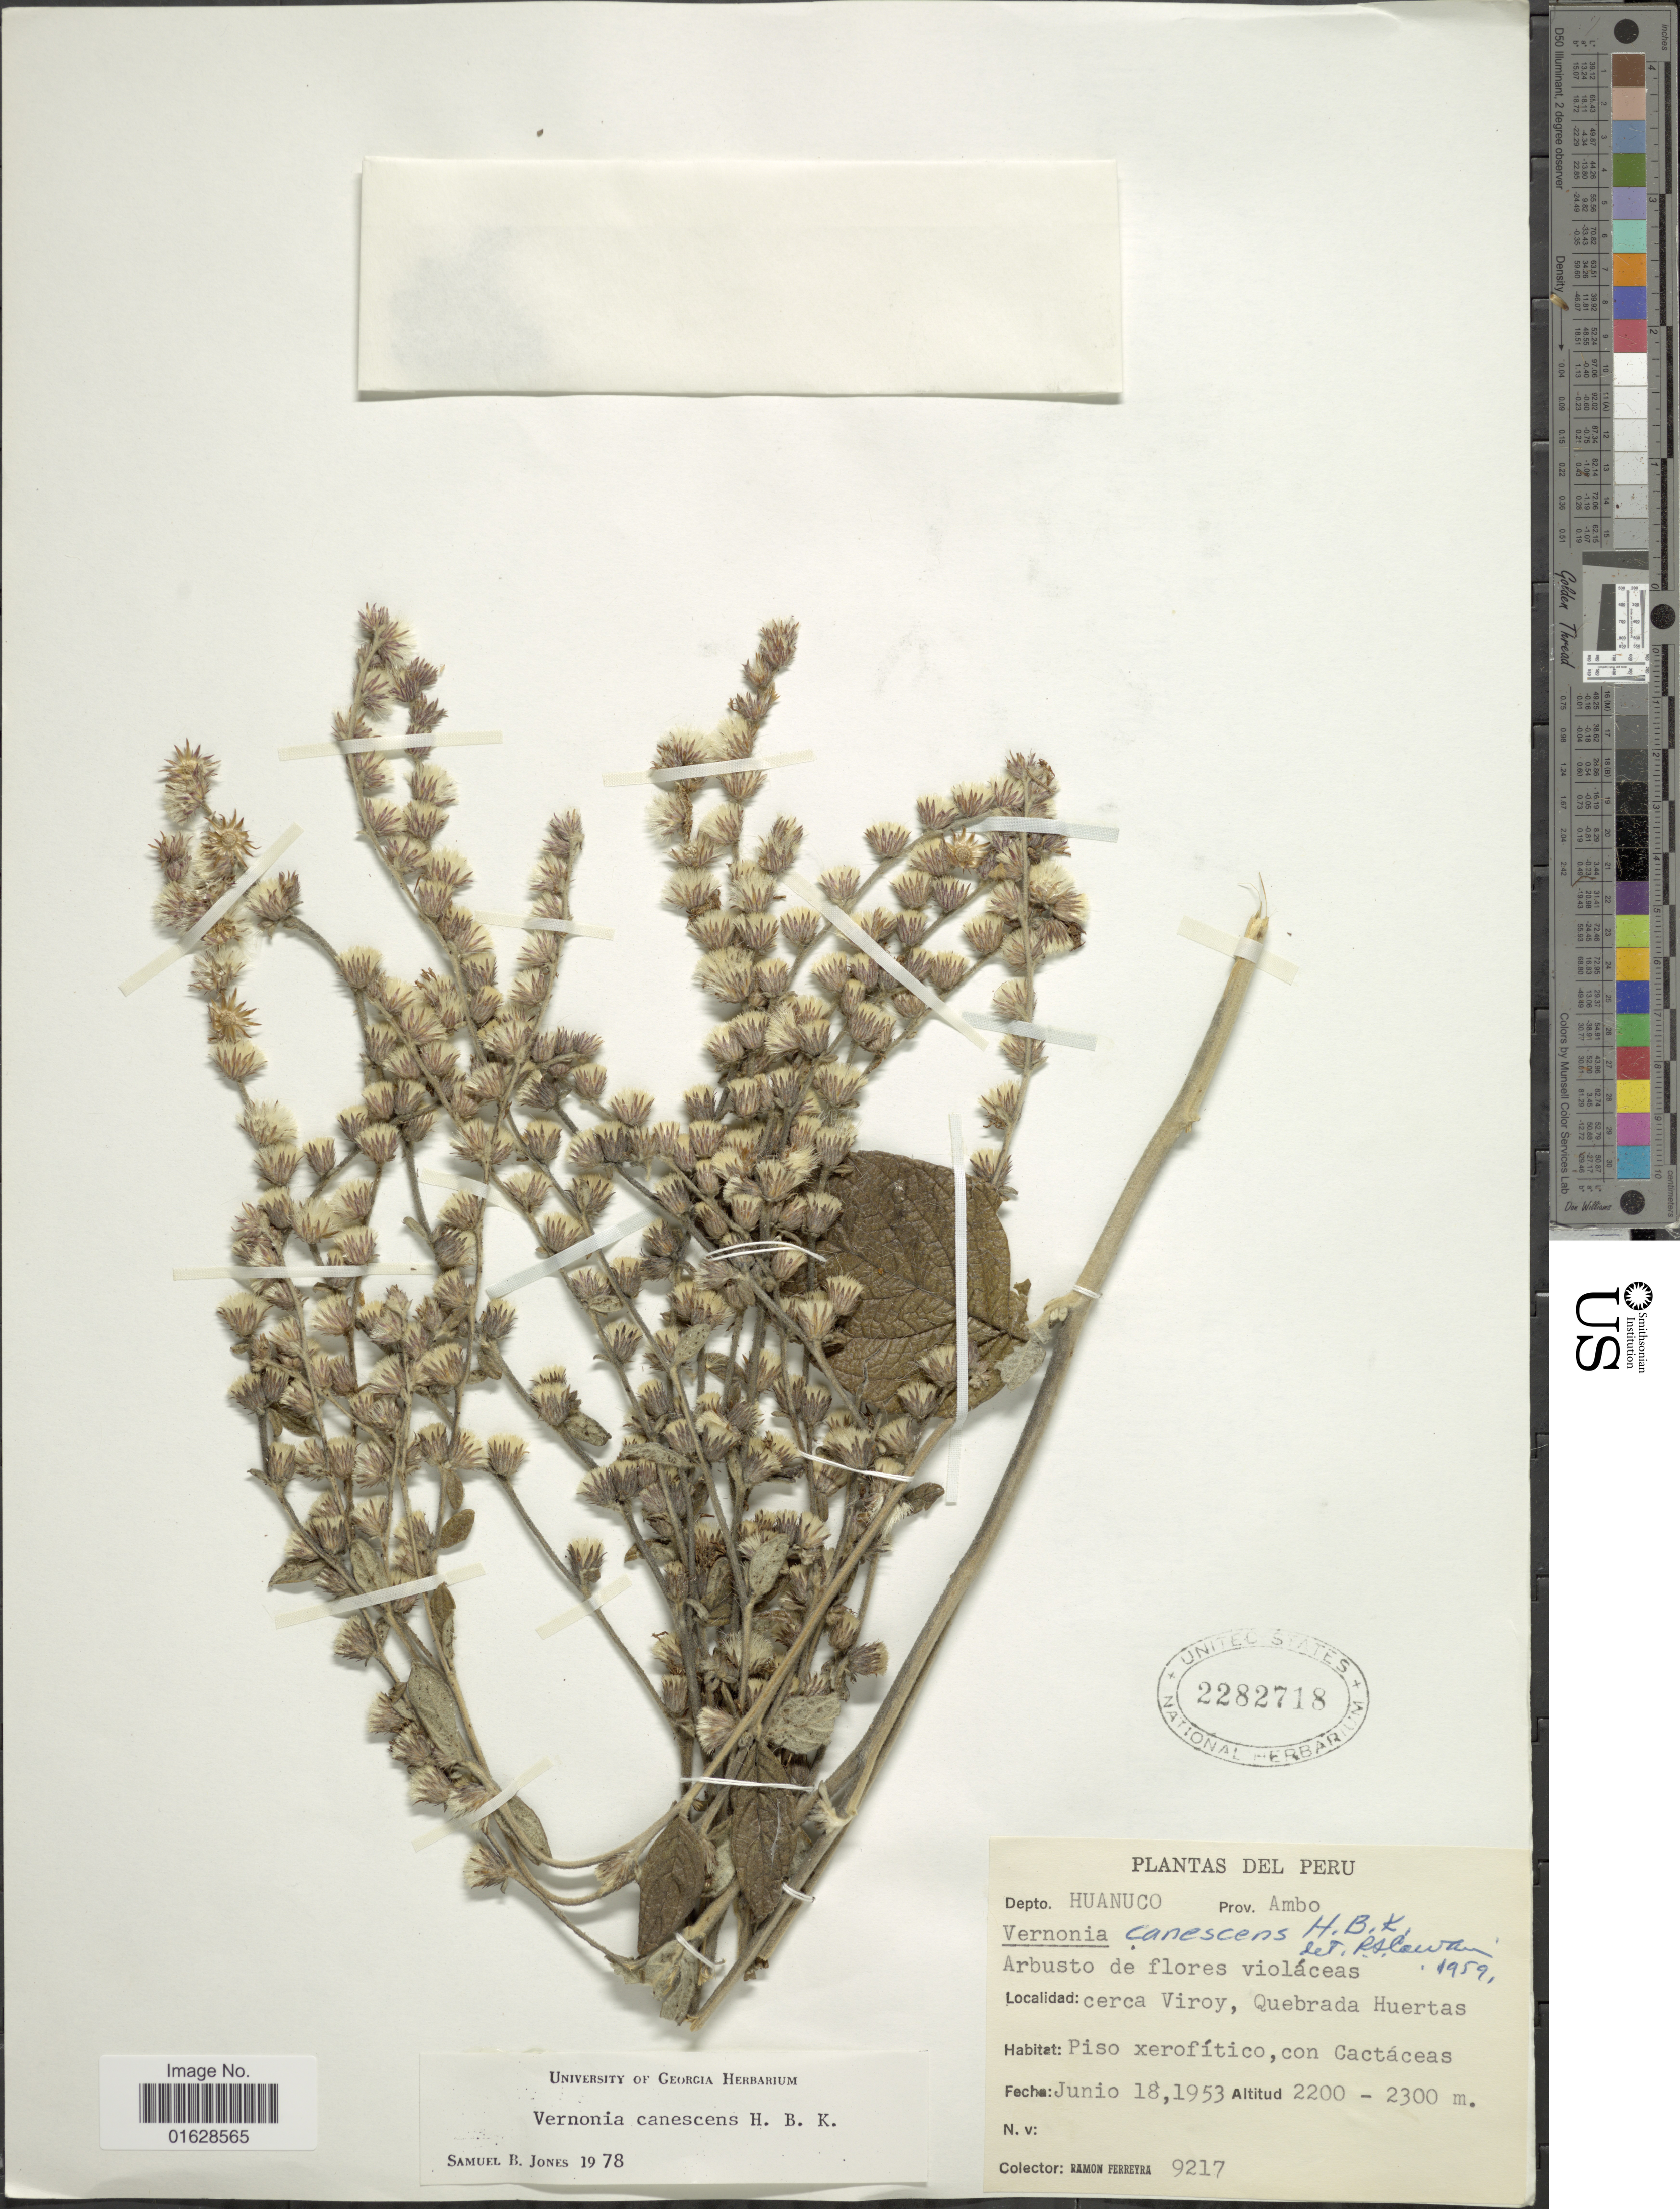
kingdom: Plantae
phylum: Tracheophyta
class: Magnoliopsida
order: Asterales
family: Asteraceae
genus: Lepidaploa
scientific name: Lepidaploa canescens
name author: (Kunth) H. Rob.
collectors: R. A. Ferreyra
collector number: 9127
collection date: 1953-06-18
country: Peru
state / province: Huánuco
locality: Peru. Depto. Huánuco Prov. Ambo. cerca Viroy, Quebrada Huertas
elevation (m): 2200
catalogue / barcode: US 2282718